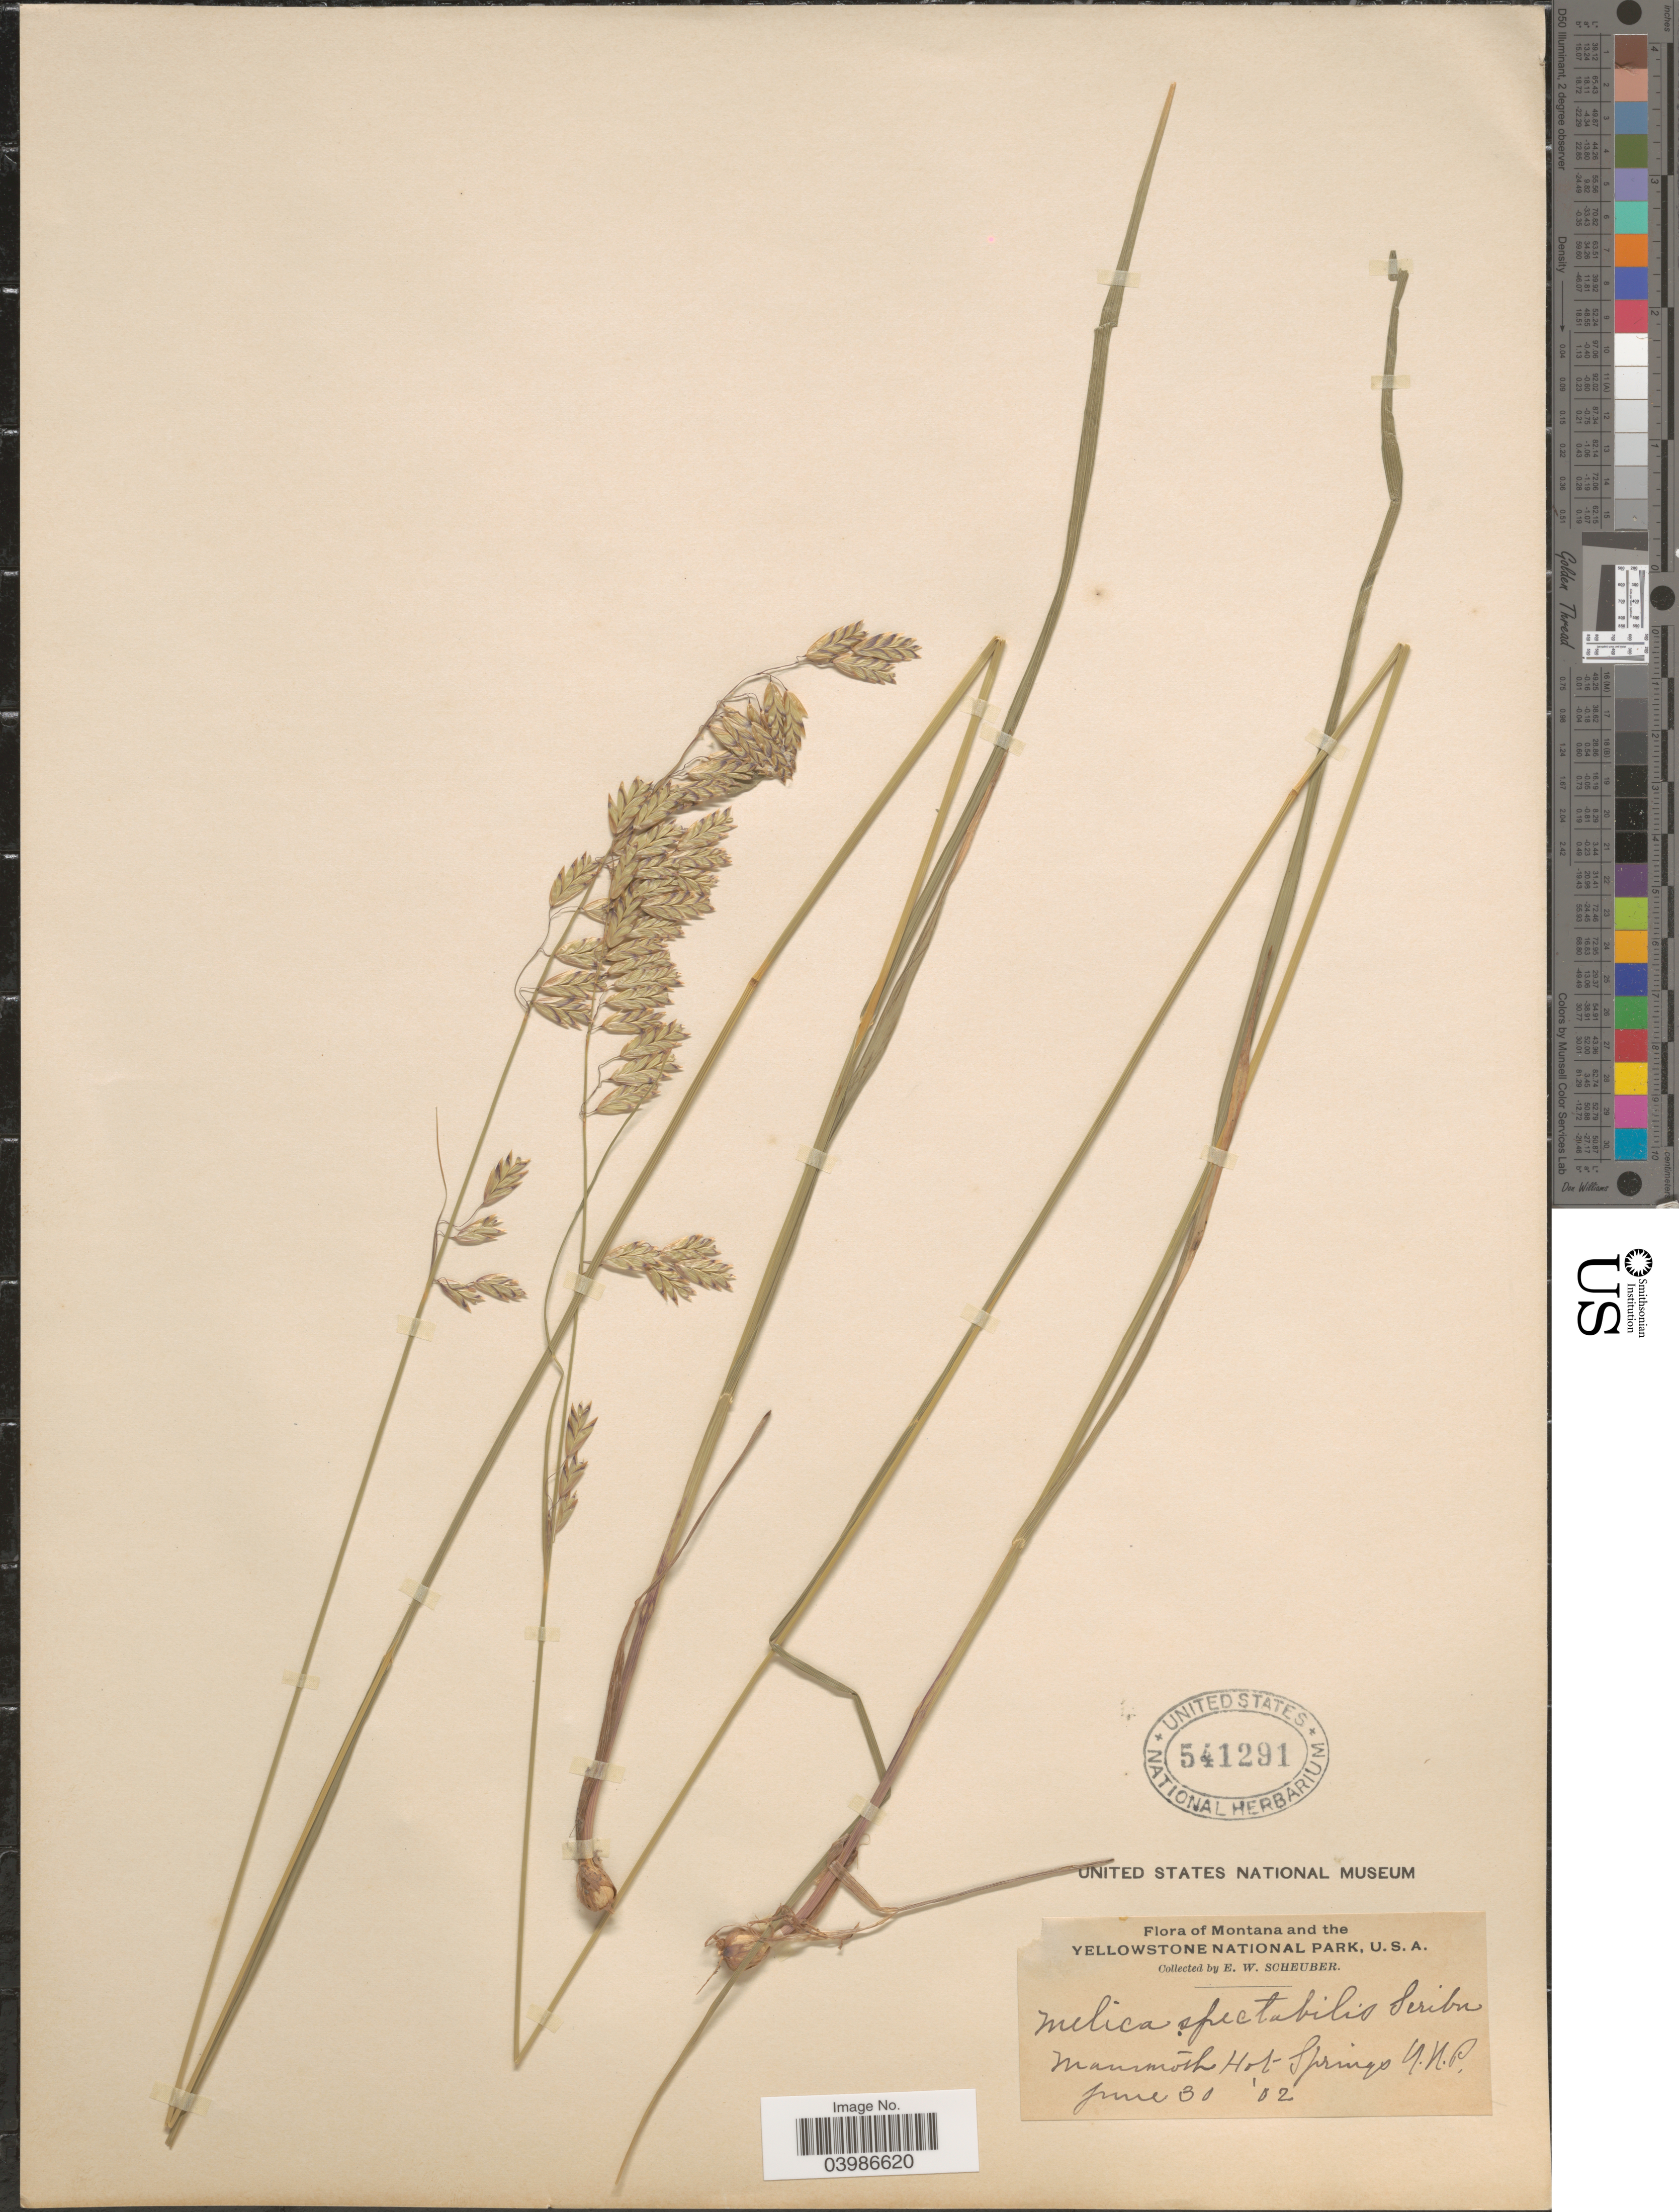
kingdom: Plantae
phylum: Tracheophyta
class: Liliopsida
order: Poales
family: Poaceae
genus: Melica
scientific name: Melica spectabilis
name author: Scribn.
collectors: E. Scheuber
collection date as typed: Transcribed d/m/y: 30/6/2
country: United States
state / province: Montana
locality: Montana and the Yellowstone National Park. Mammoth Hot Springs G.N.P.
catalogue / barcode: US 541291